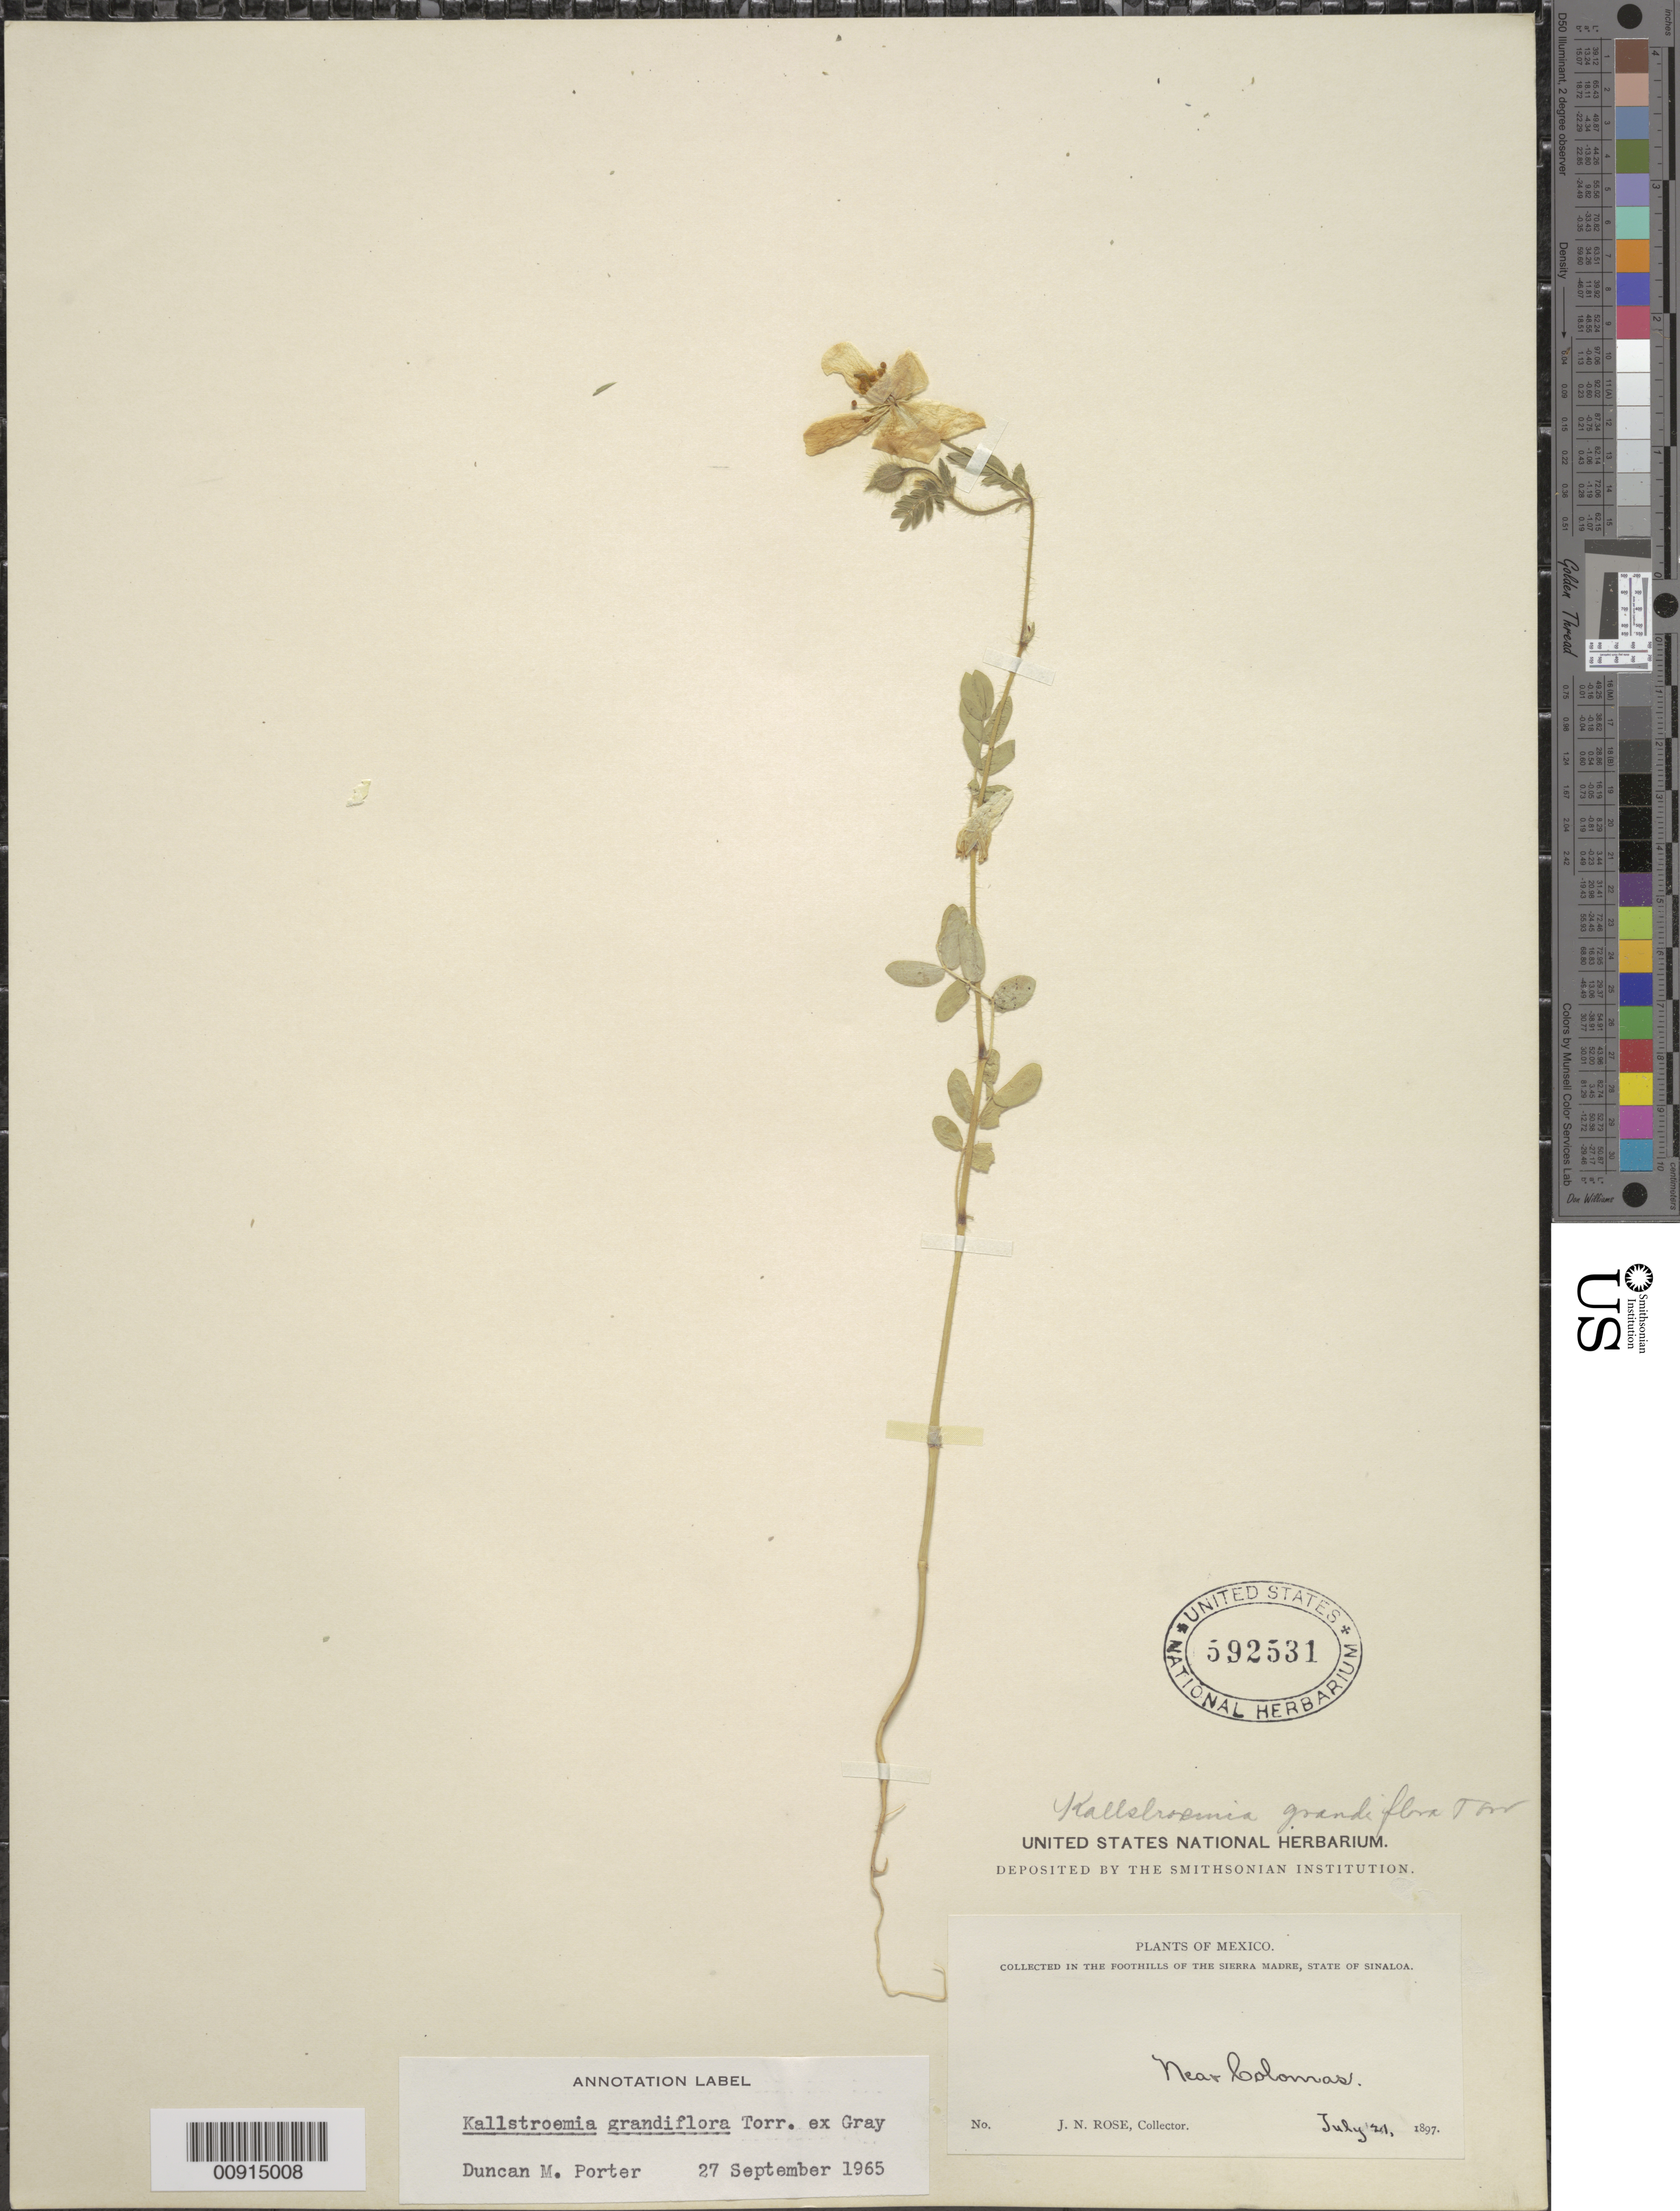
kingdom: Plantae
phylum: Tracheophyta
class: Magnoliopsida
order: Zygophyllales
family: Zygophyllaceae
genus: Kallstroemia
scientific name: Kallstroemia grandiflora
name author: Torr. ex A. Gray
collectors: J. N. Rose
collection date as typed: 21 Jul 1897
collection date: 1897-07-21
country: Mexico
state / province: Sinaloa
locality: Near Colomas in the Foothills of the Sierra Madre, State of Sinaloa.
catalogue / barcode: US 592531